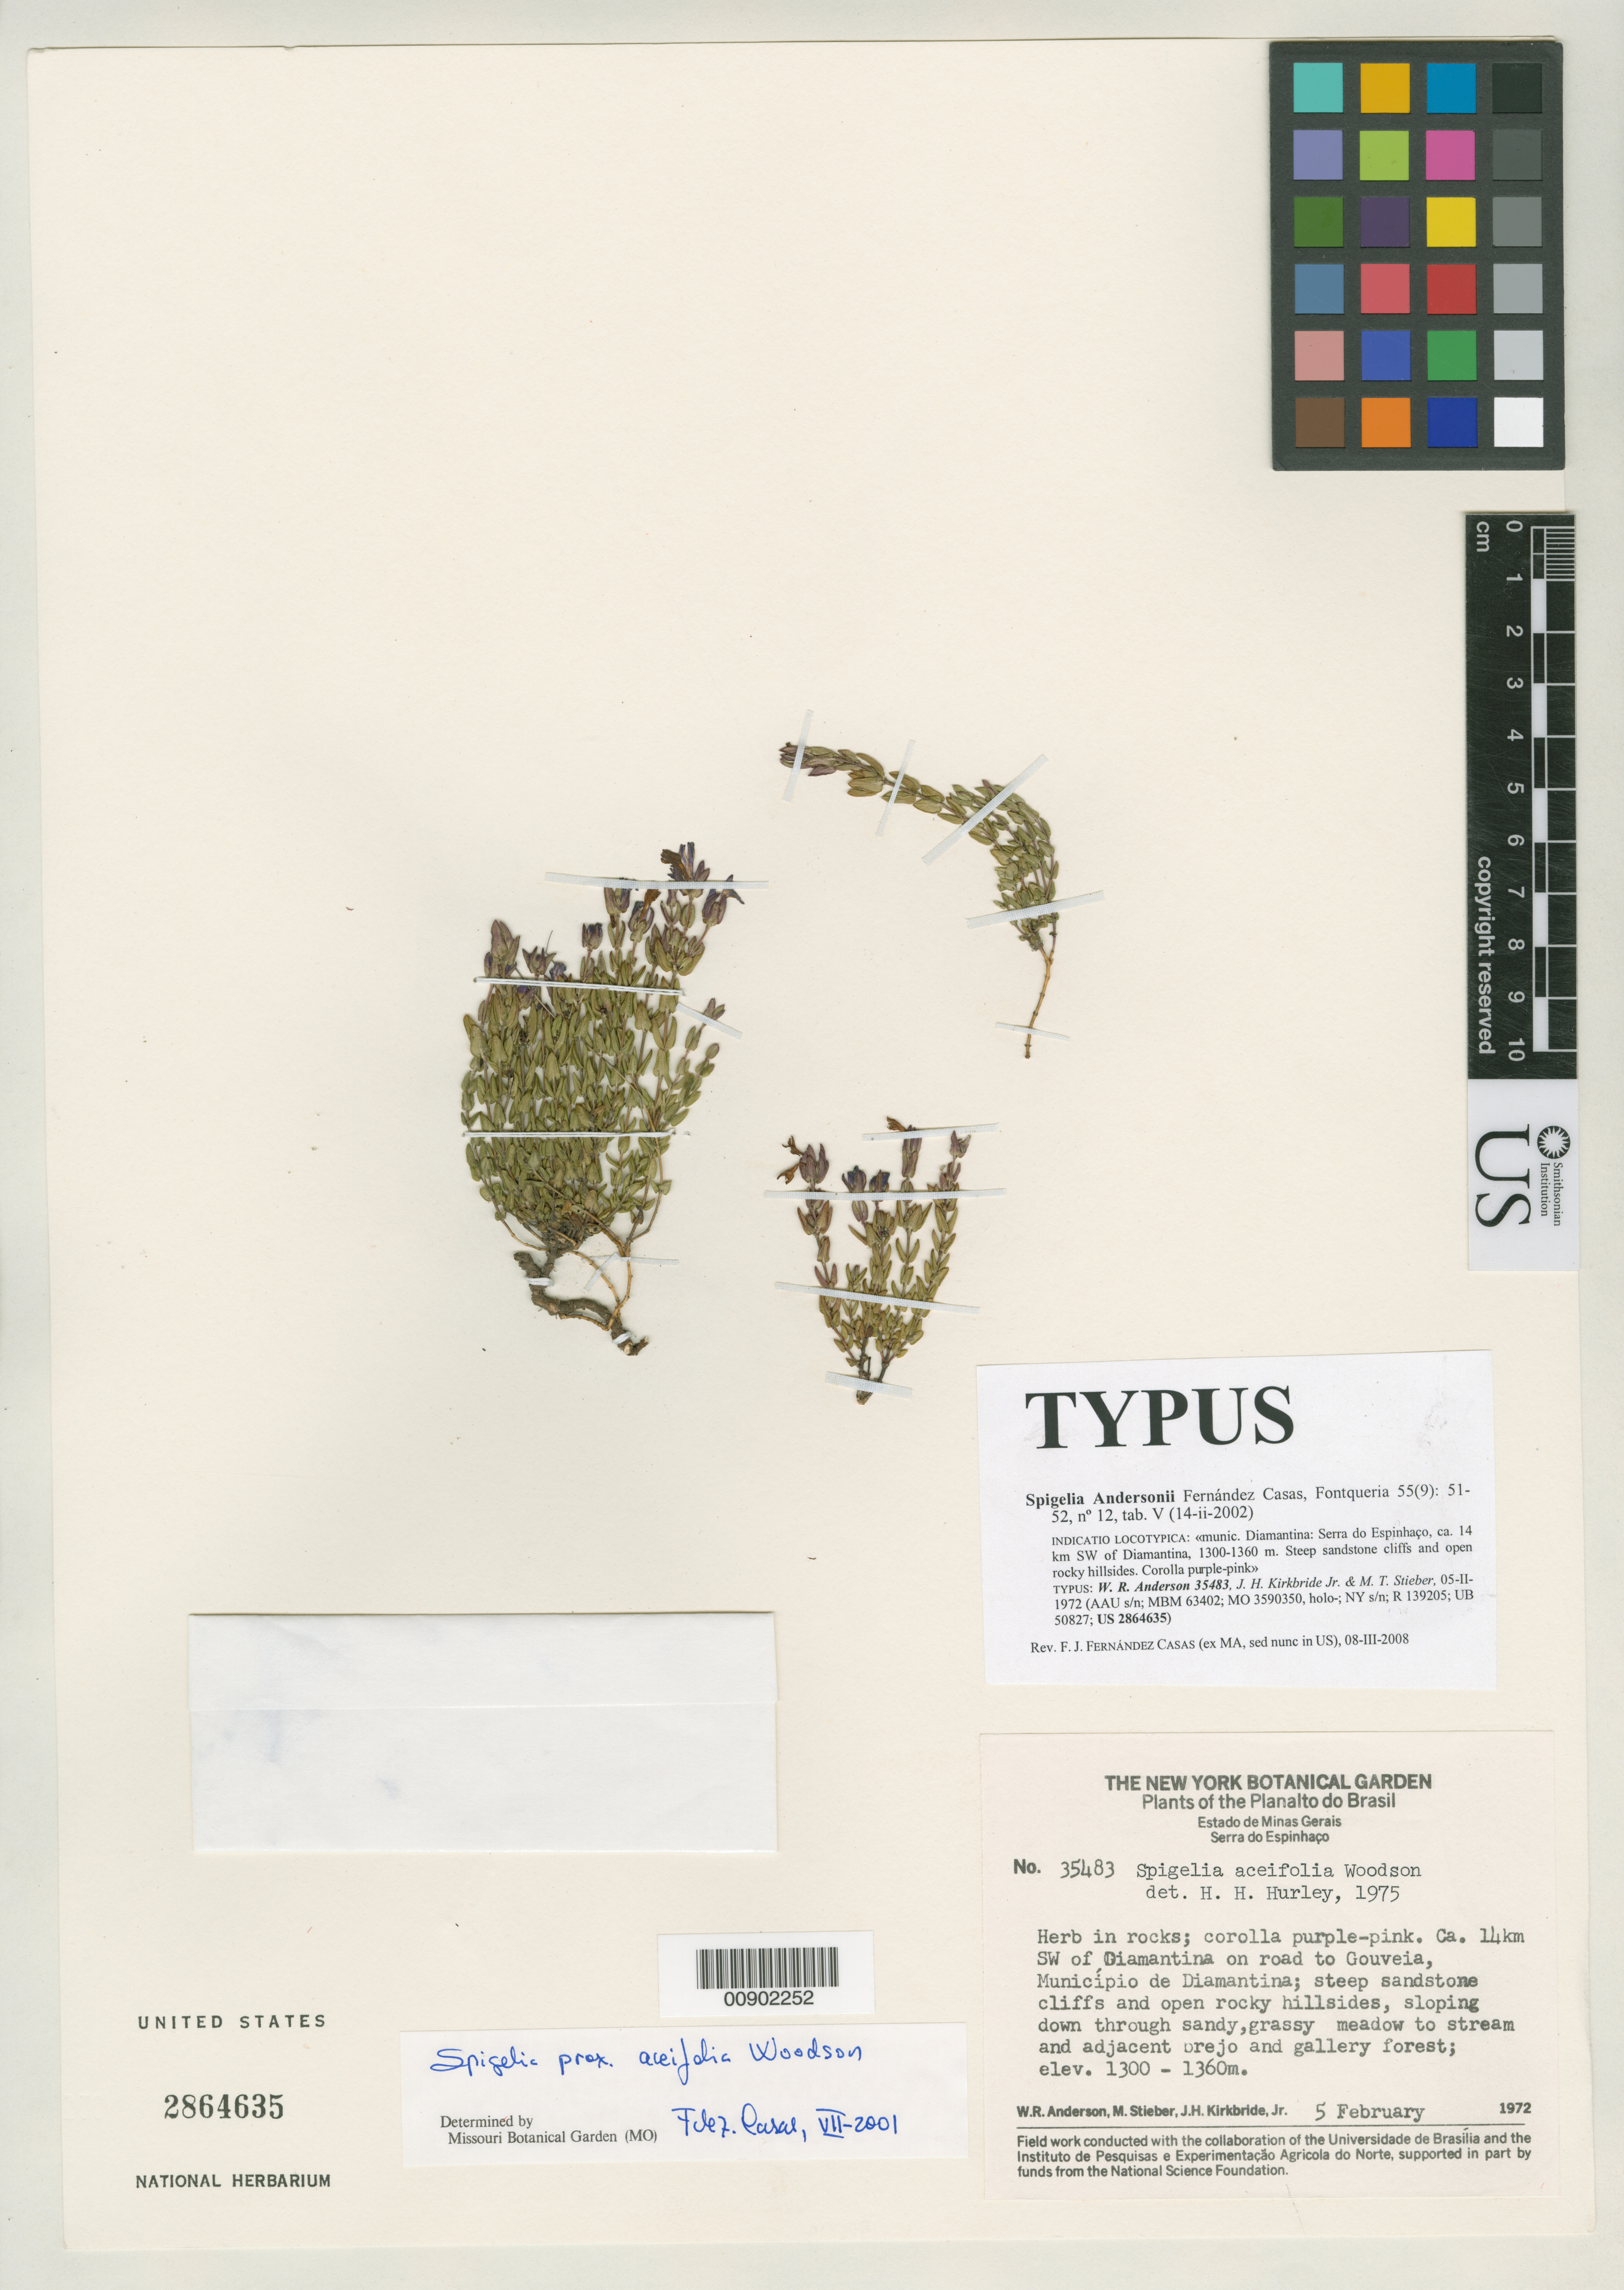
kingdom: Plantae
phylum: Tracheophyta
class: Magnoliopsida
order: Gentianales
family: Loganiaceae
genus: Spigelia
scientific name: Spigelia andersonii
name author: Fern. Casas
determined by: Fernández Casas, F. J.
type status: Isotype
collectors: W. R. Anderson & J. H. Kirkbride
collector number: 35483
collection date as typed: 05 Feb 1972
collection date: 1972-02-05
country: Brazil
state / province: Minas Gerais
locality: Planalto do Brasil, Estado de Minas Gerais, Serra do Espinhaço. Ca. 14 km SW of Diamantina on road to Gouveia, Município de Diamantina.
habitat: Steep sandstone cliffs and open rocky hillsides, sloping down through sandy, grassy meadow to stream and adjacent brejo and gallery forest.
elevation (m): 1300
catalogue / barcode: US 2864635